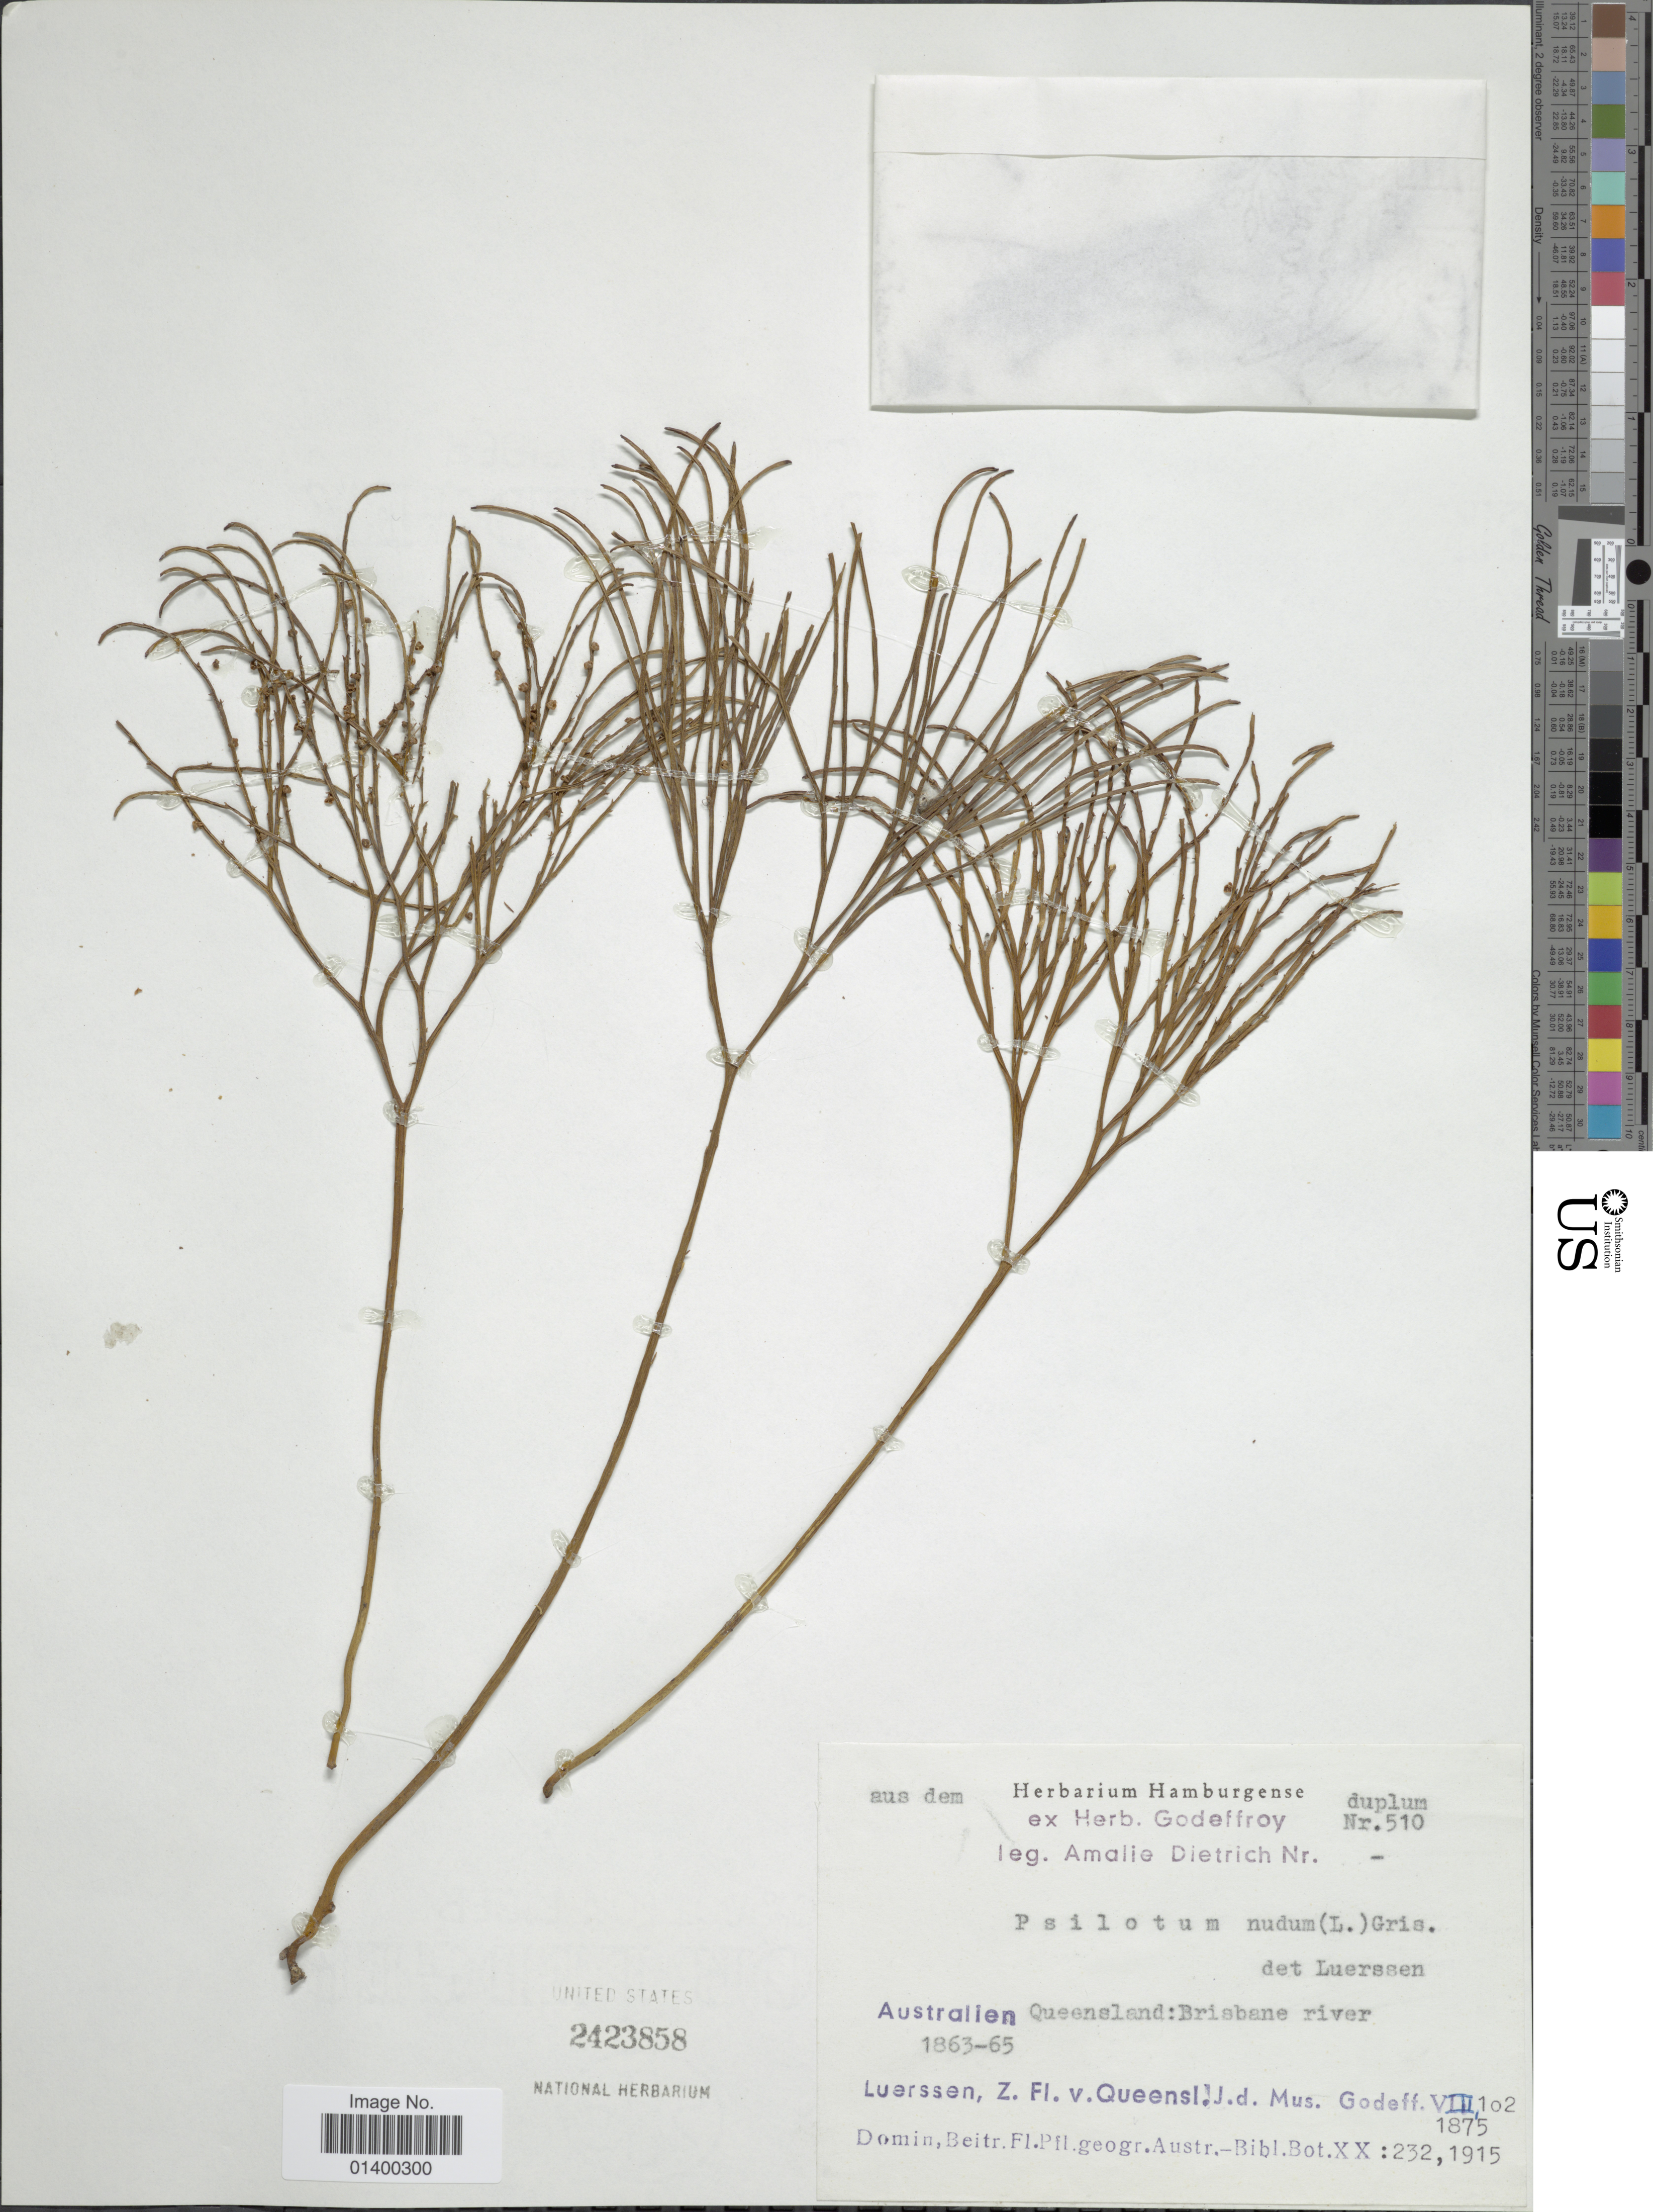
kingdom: Plantae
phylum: Tracheophyta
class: Polypodiopsida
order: Psilotales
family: Psilotaceae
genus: Psilotum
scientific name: Psilotum nudum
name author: (L.) P. Beauv.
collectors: A. Dietrich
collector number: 510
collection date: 1863/1865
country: Australia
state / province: Queensland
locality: Brisbane river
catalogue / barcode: US 2423858